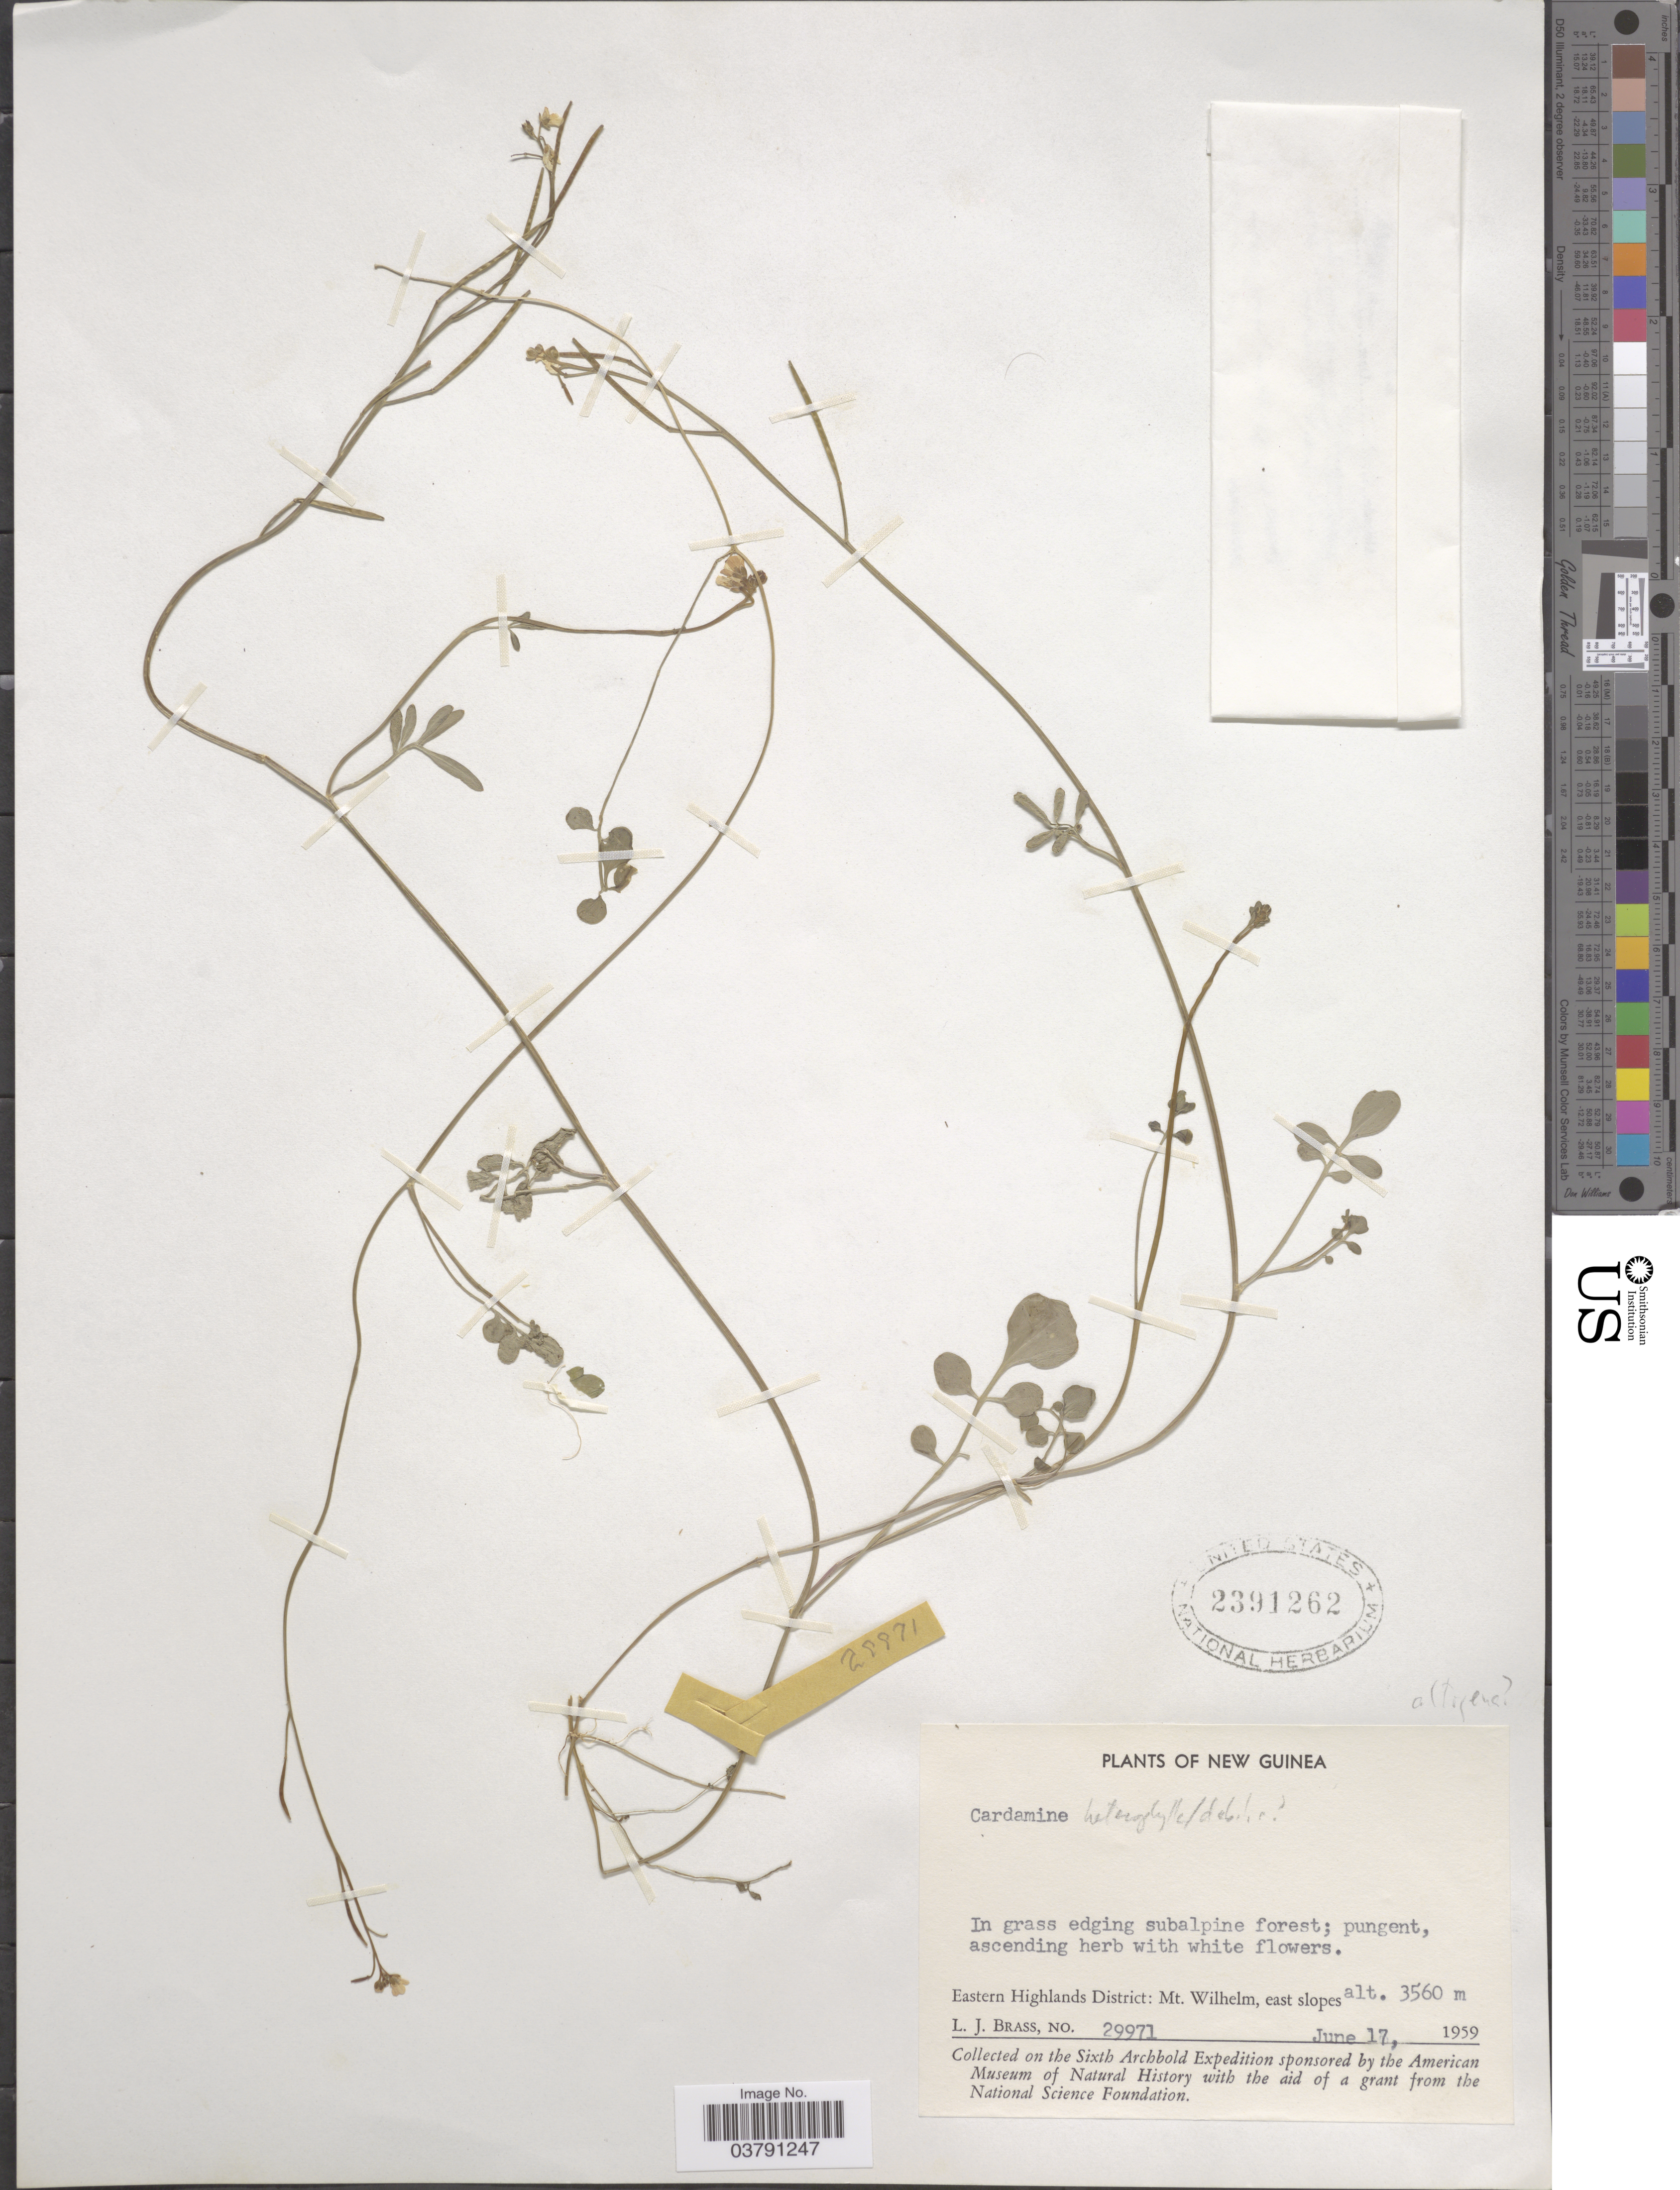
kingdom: Plantae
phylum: Tracheophyta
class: Magnoliopsida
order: Brassicales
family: Brassicaceae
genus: Cardamine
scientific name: Cardamine sp.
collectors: L. J. Brass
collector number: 29971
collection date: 1959-06-17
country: Papua New Guinea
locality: New Guinea. Eastern Highlands District: Mt. Wilhelm, east slopes.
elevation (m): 3560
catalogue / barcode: US 2391262